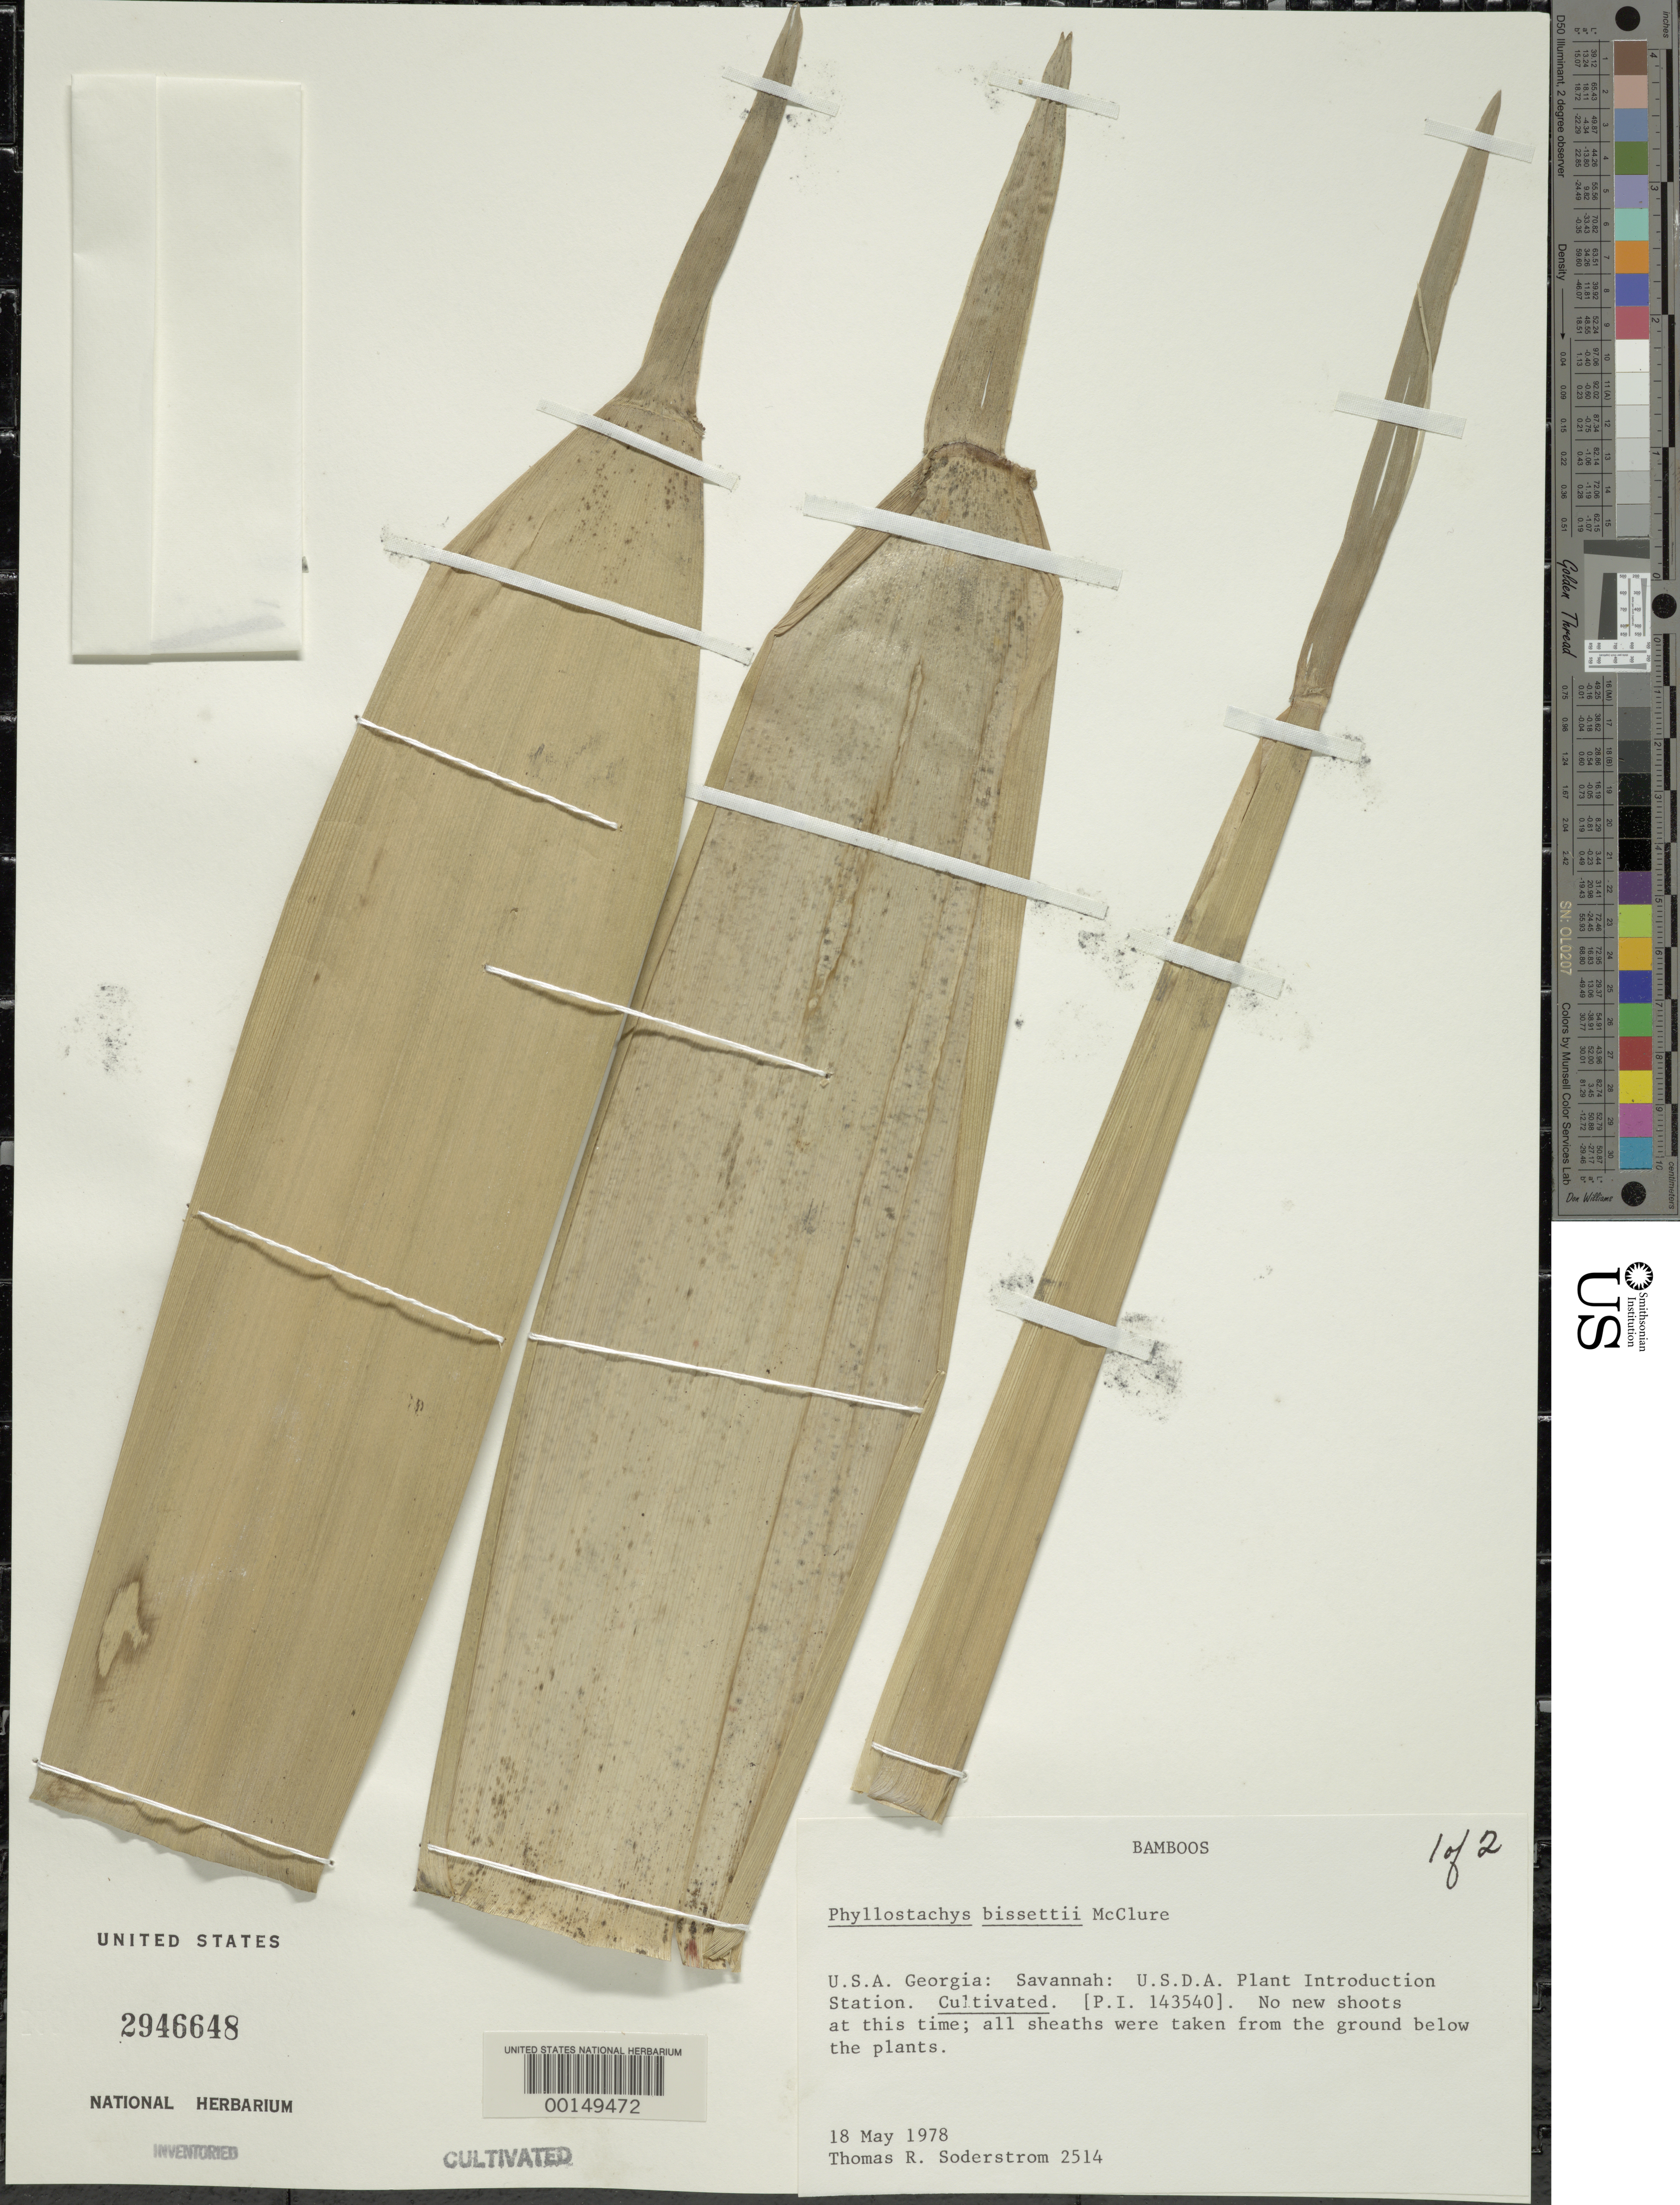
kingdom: Plantae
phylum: Tracheophyta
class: Liliopsida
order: Poales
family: Poaceae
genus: Phyllostachys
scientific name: Phyllostachys bissetii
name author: McClure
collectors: T. R. Soderstrom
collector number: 2514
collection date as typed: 18 May 1978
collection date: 1978-05-18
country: United States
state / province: Georgia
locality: Savannah, barbour lathrop p.i. garden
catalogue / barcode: US 2946648